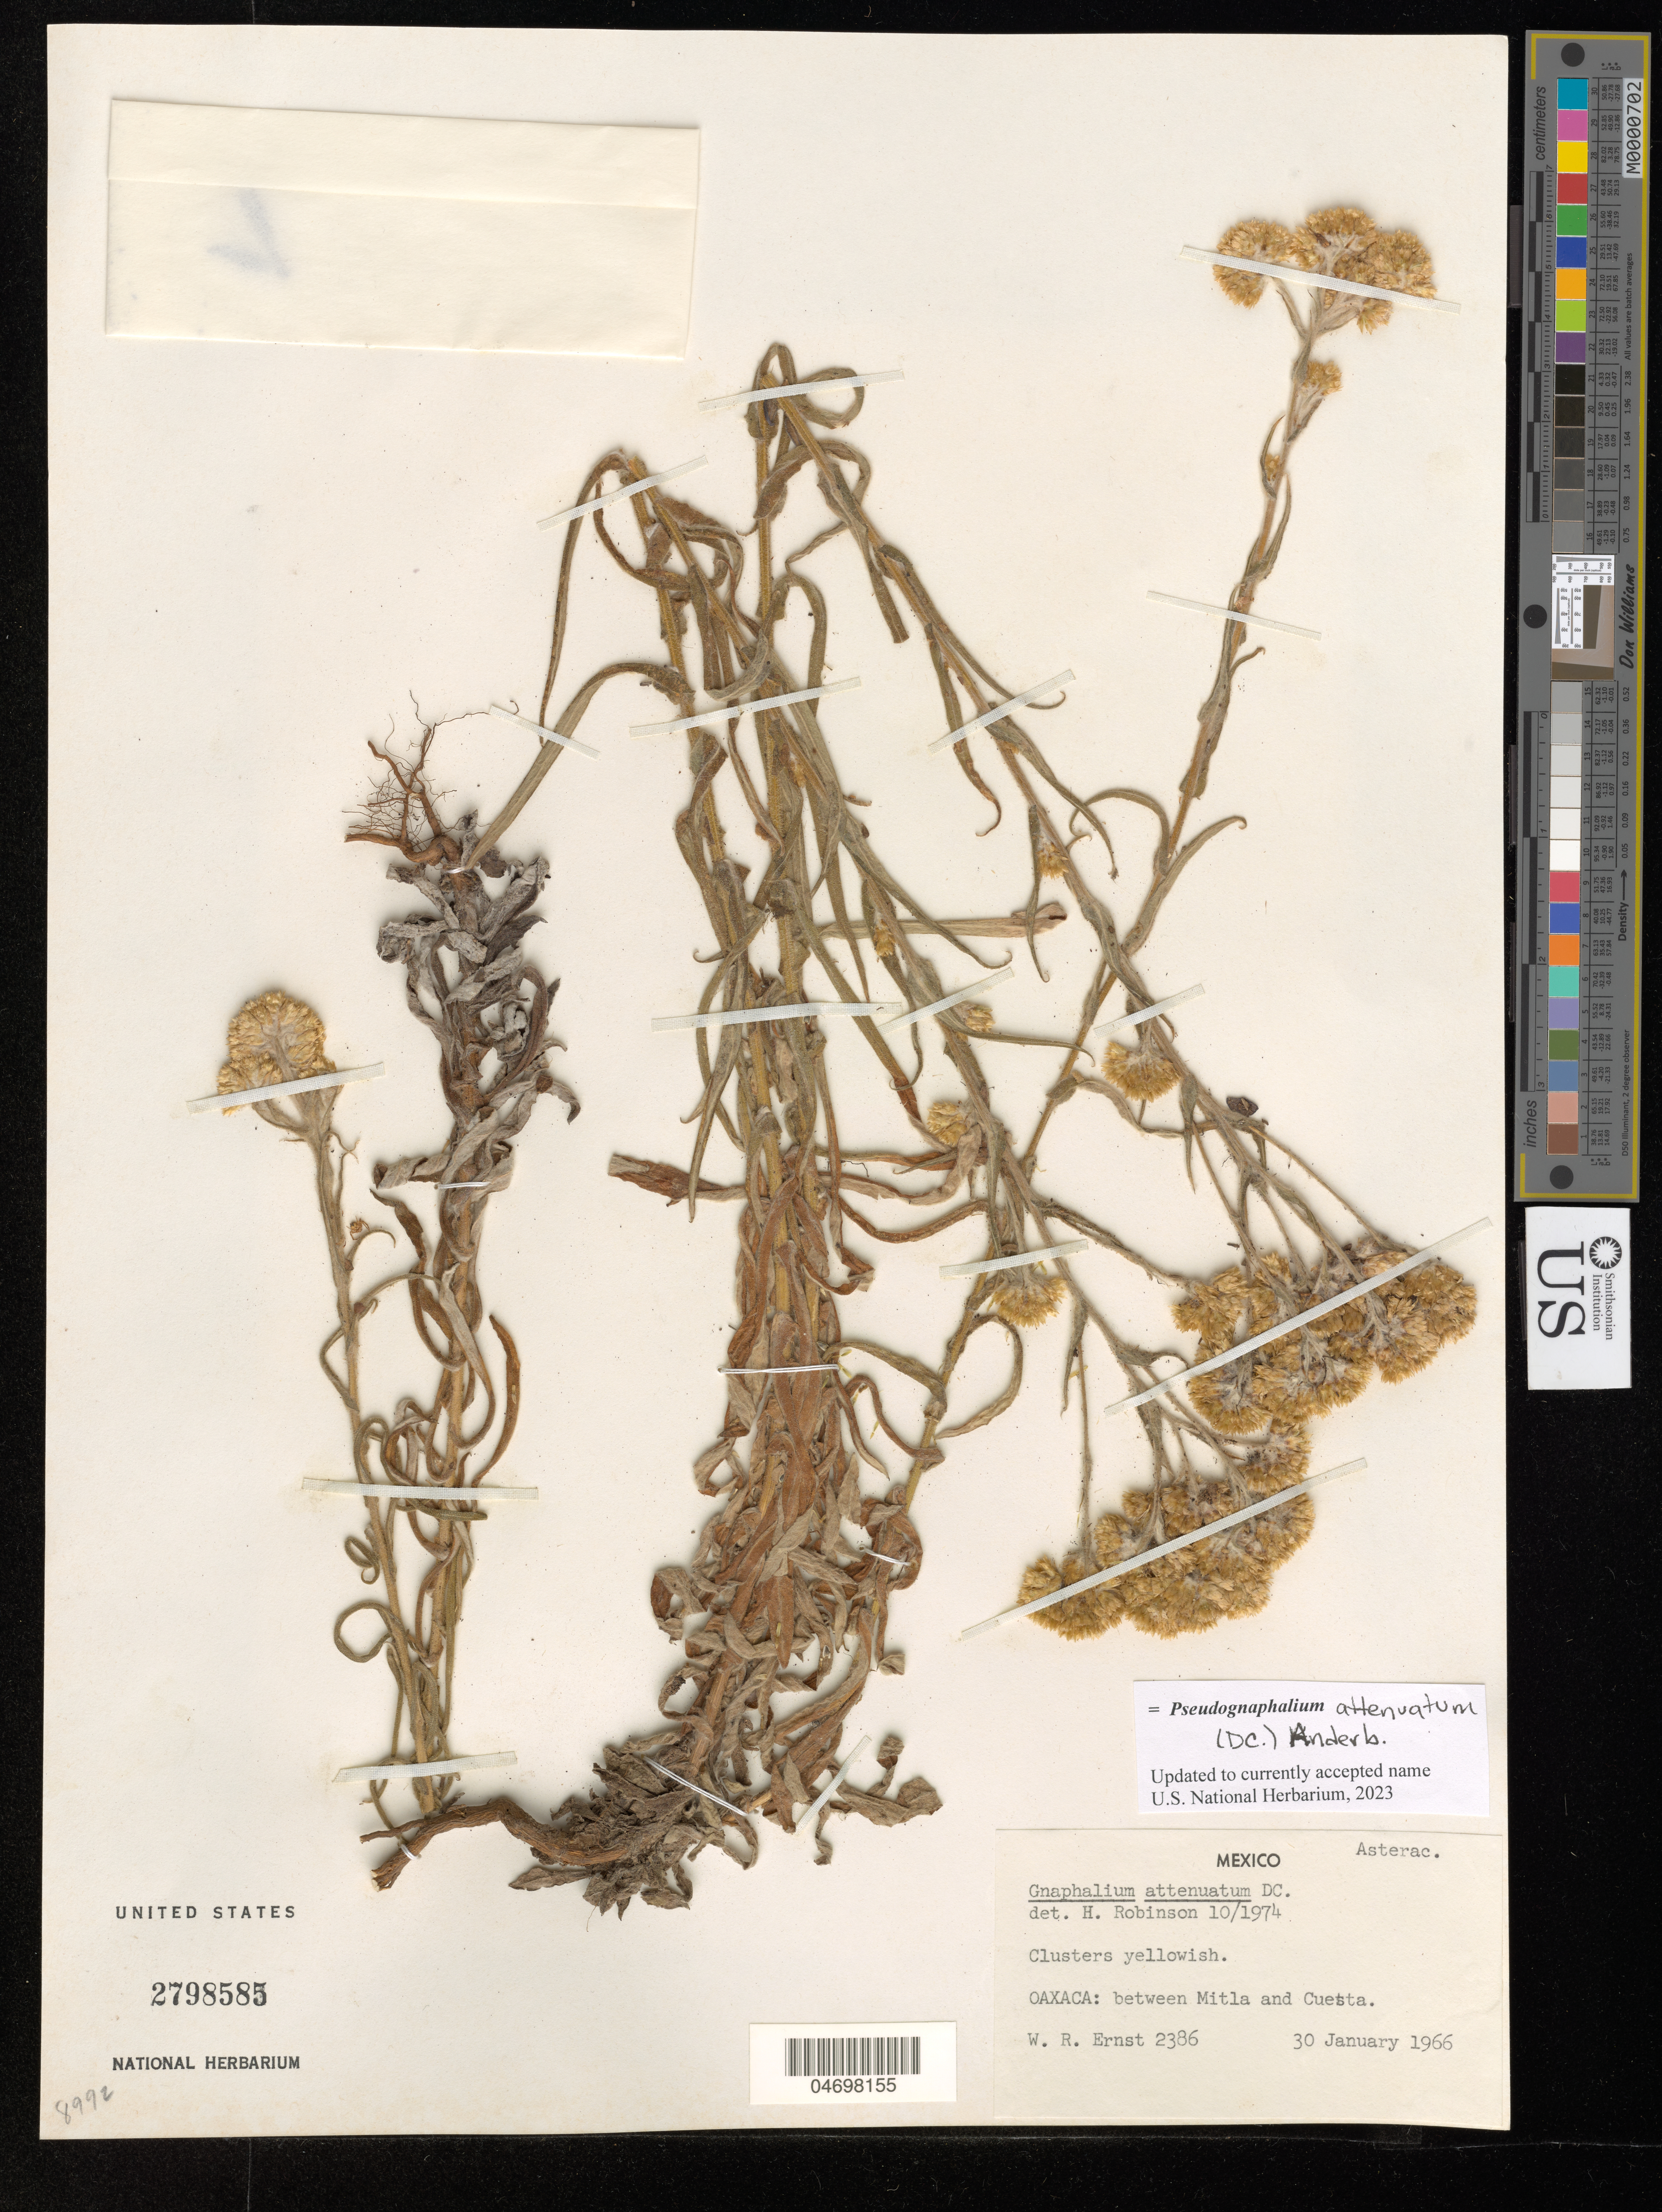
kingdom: Plantae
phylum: Tracheophyta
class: Magnoliopsida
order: Asterales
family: Asteraceae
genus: Pseudognaphalium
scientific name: Pseudognaphalium attenuatum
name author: (DC.) Anderb.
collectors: W. R. Ernst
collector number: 2386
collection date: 1966-01-30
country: Mexico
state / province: Oaxaca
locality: Between MItla & Cuesta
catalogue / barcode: US 2798585